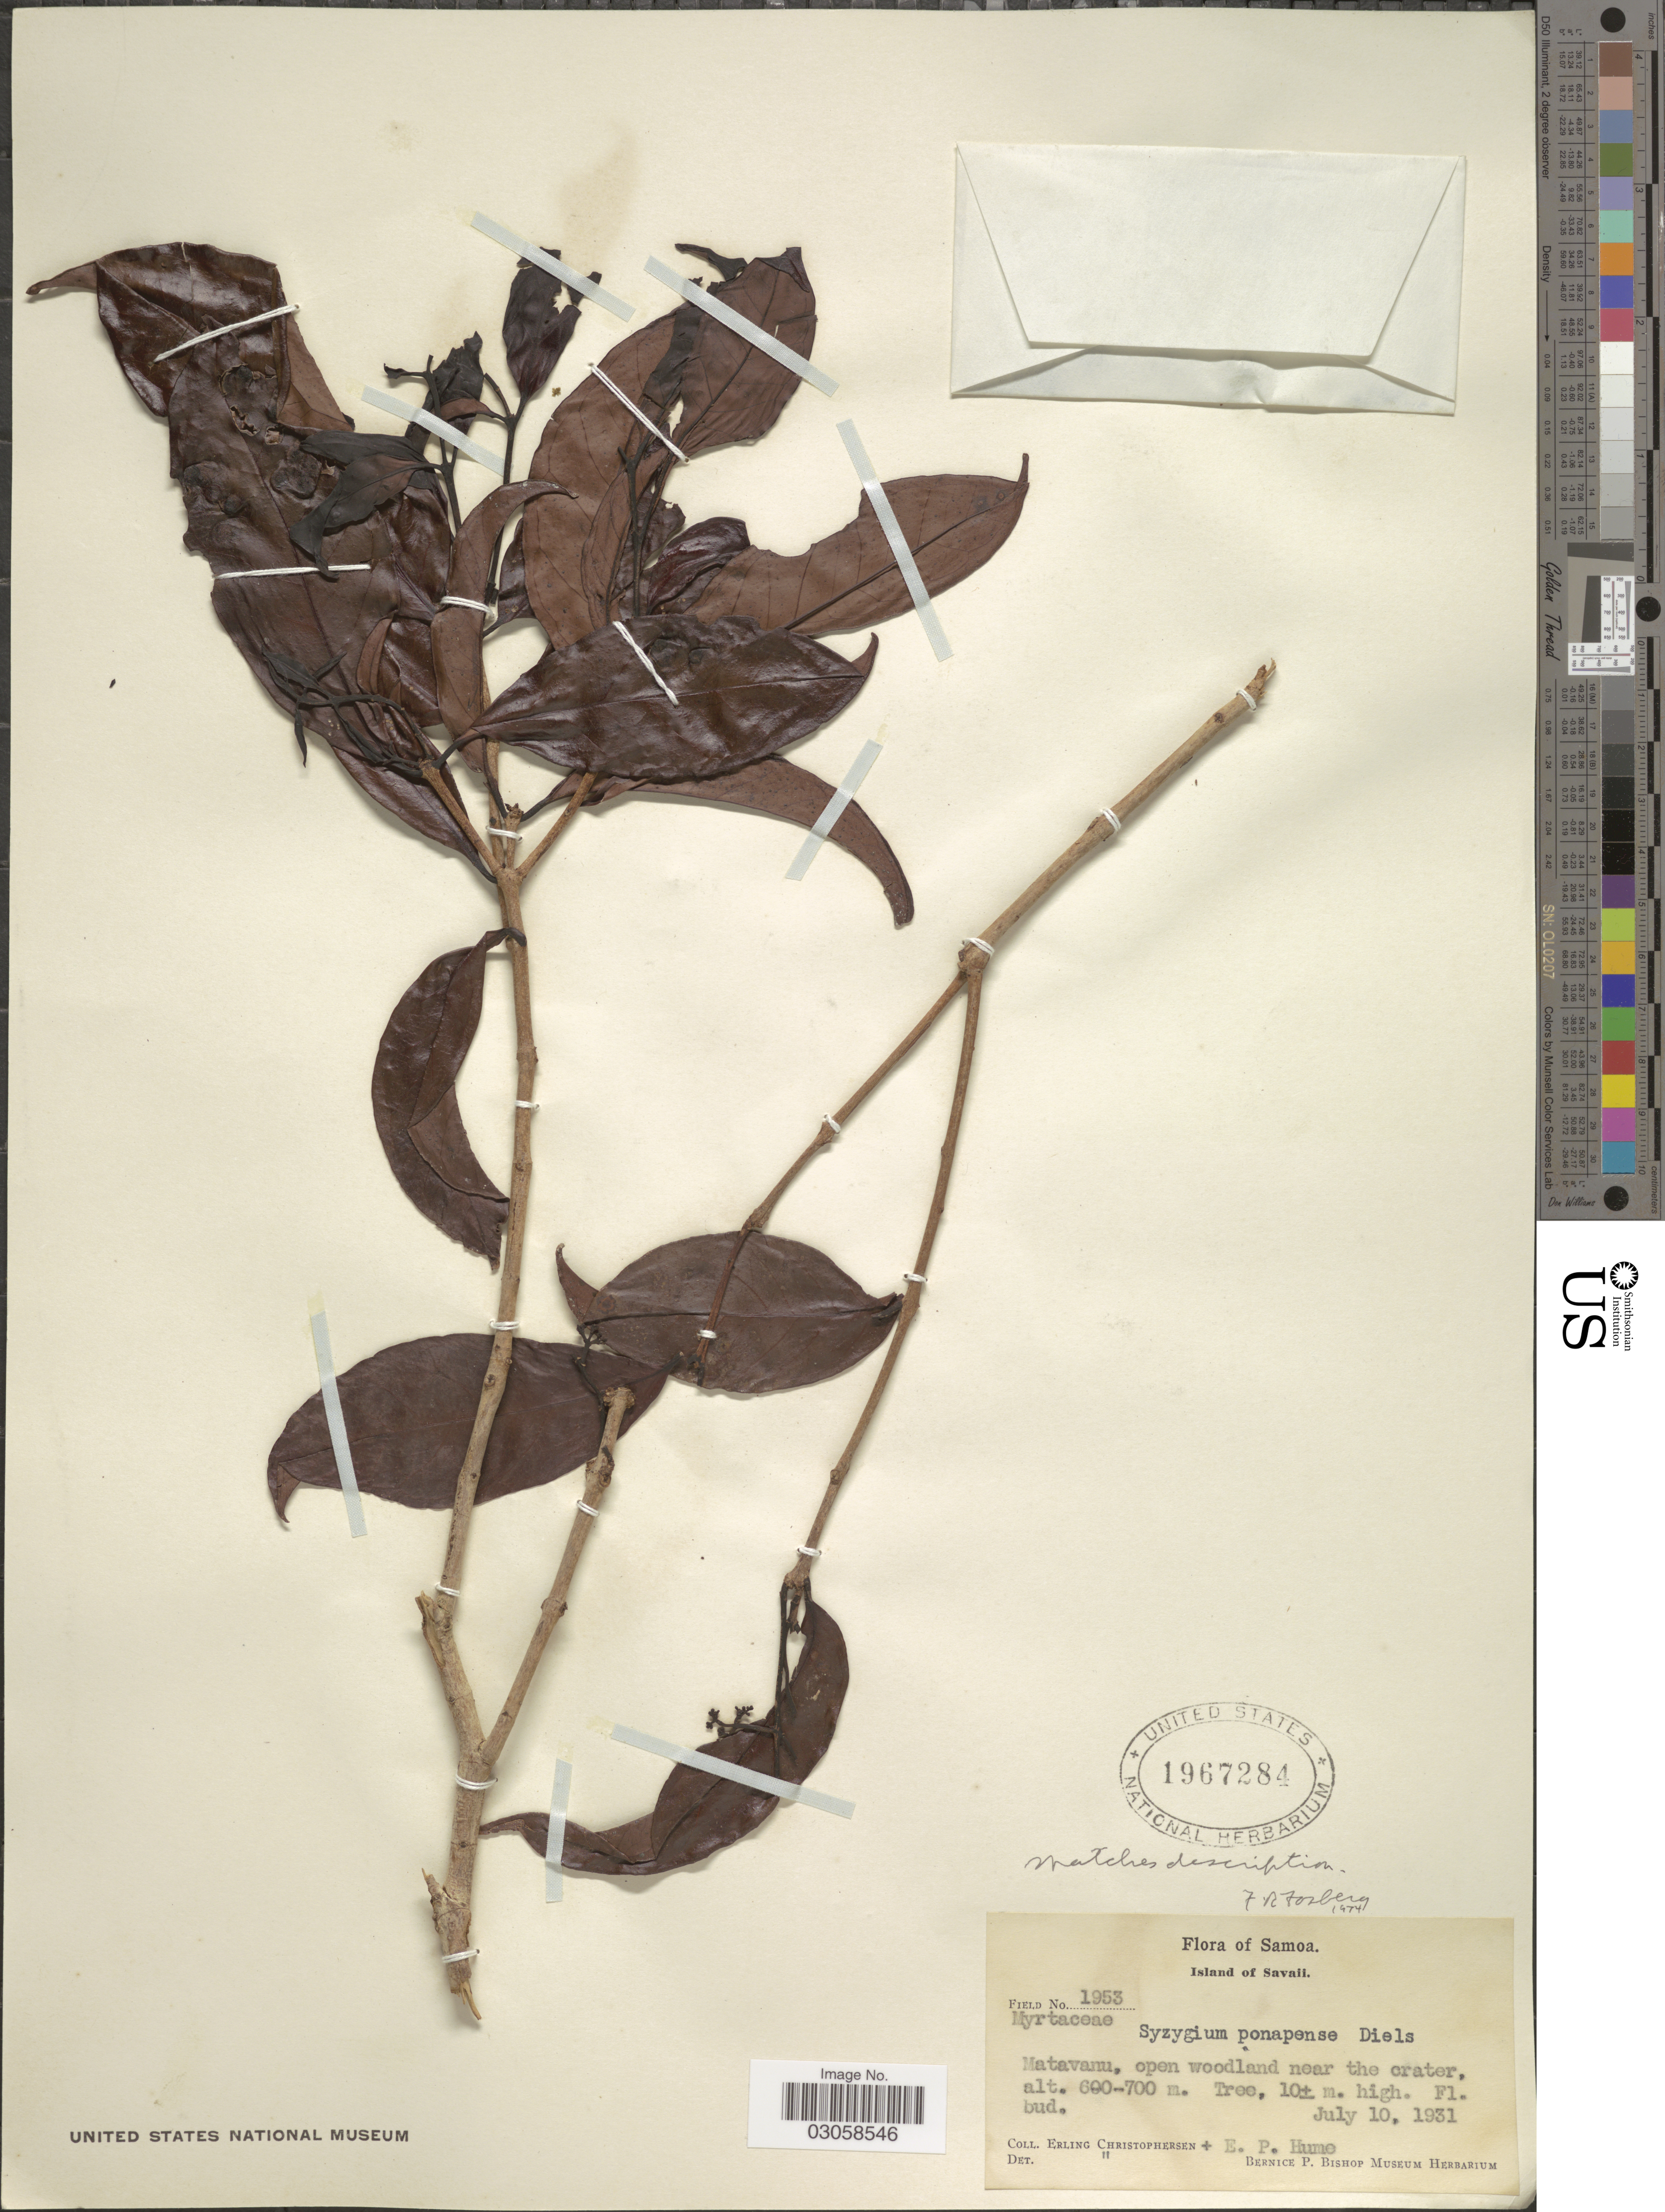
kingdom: Plantae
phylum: Tracheophyta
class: Magnoliopsida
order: Myrtales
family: Myrtaceae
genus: Syzygium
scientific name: Syzygium ponapense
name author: (Merr. & Kaneh.) Diels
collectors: E. Christophersen & E. P. Hume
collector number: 1953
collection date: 1931-07-10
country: Samoa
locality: Island of Savaii. Matavanu, open woodland near the crater.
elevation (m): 600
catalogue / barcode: US 1967284